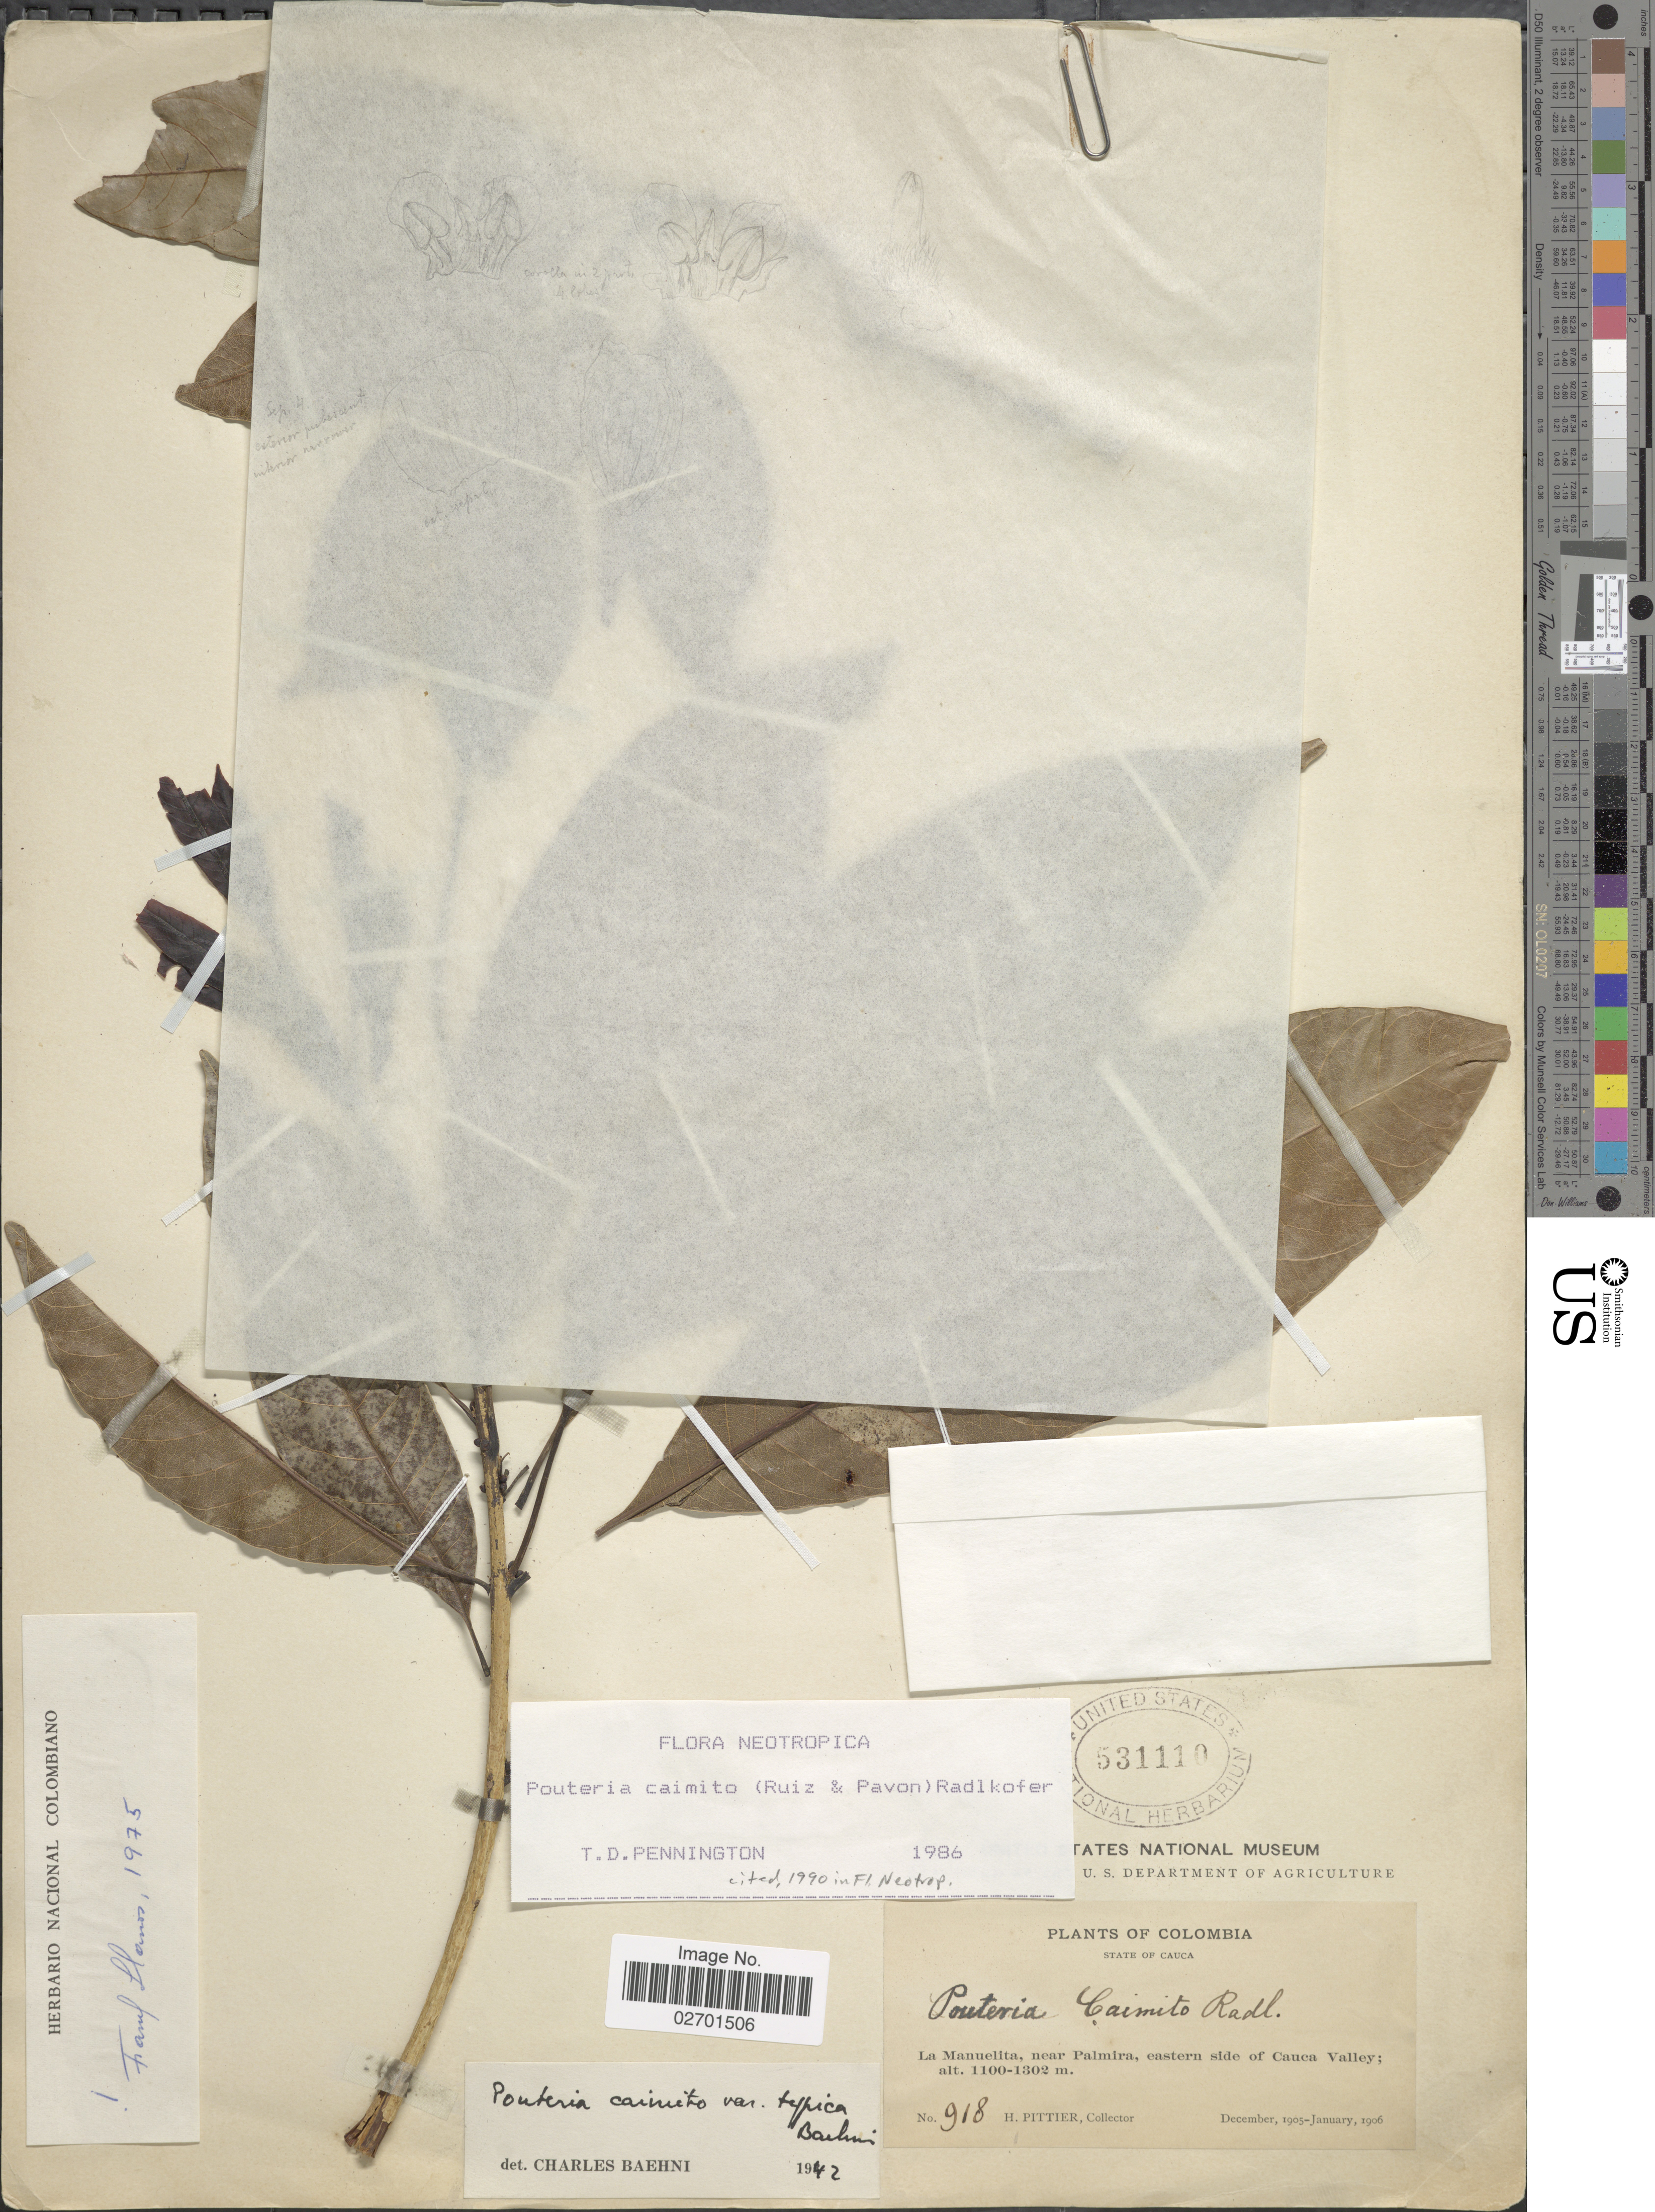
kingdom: Plantae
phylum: Tracheophyta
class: Magnoliopsida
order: Ericales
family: Sapotaceae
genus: Pouteria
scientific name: Pouteria caimito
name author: (Ruiz & Pav.) Radlk.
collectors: H. F. Pittier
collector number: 918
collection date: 1905-12/1906-01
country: Colombia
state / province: Cauca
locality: La Manuelita, near Palmira, eastern side of Cauca Valley.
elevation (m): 1100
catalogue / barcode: US 531110